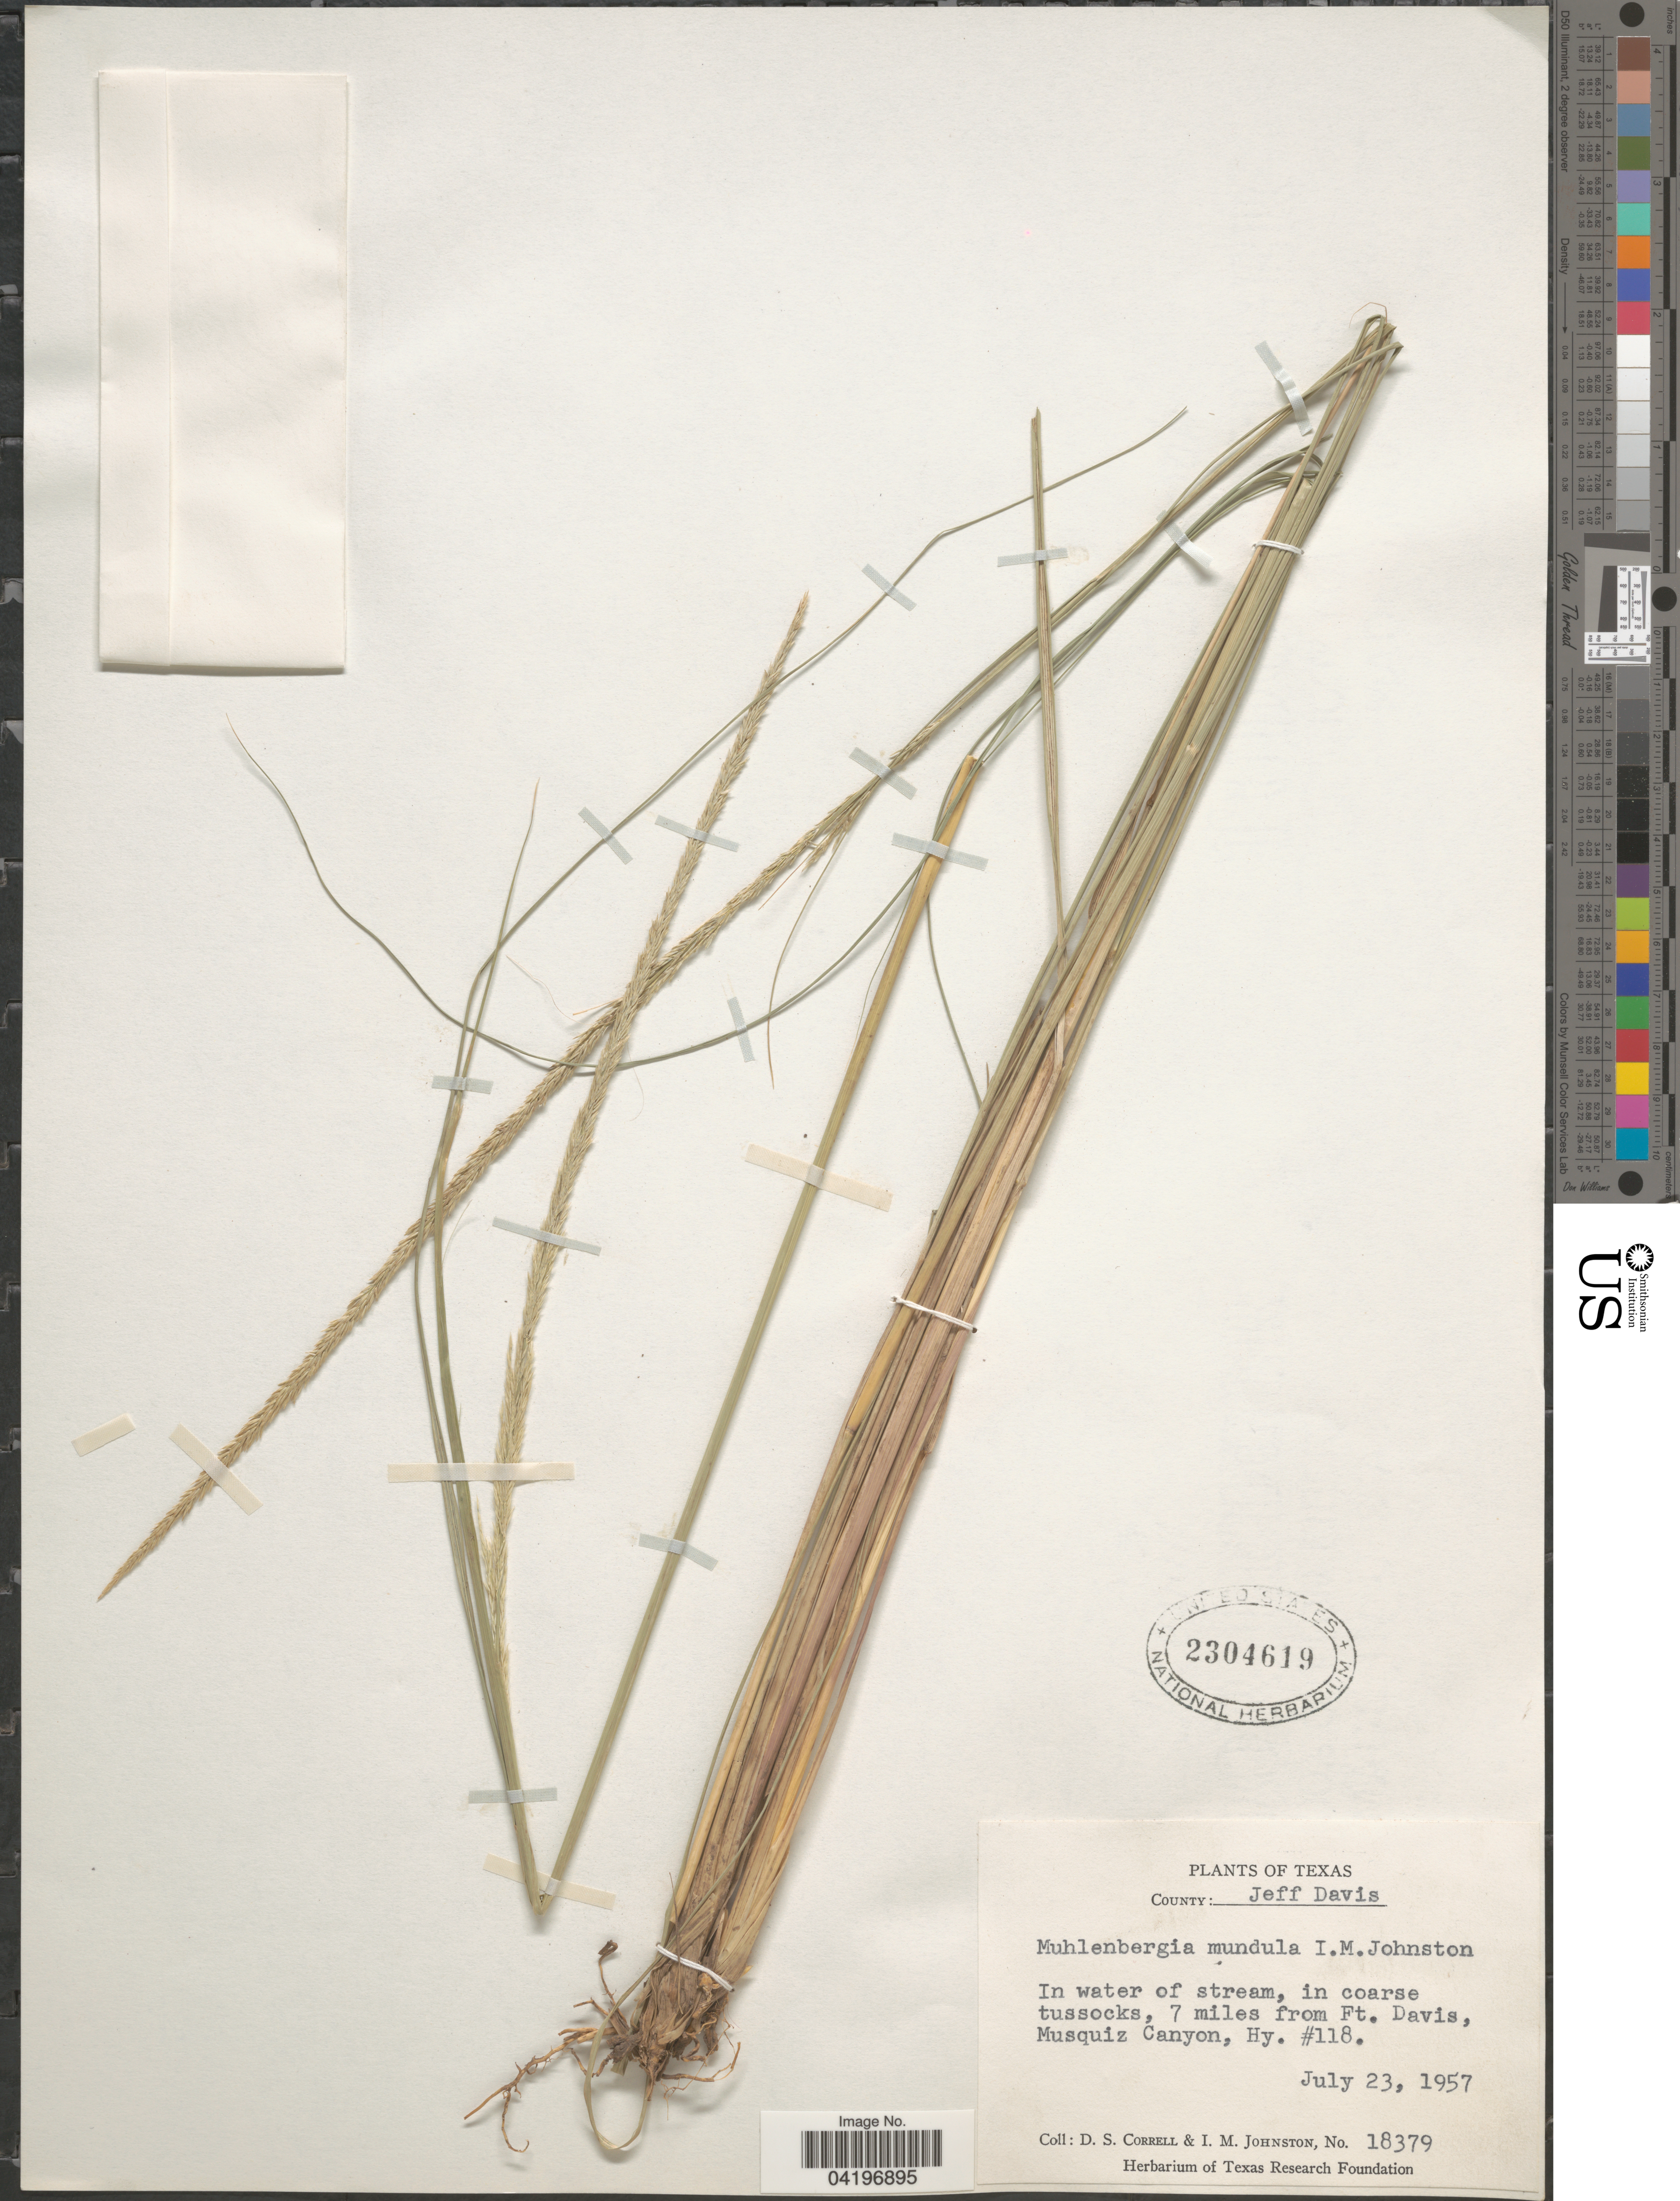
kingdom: Plantae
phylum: Tracheophyta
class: Liliopsida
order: Poales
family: Poaceae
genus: Muhlenbergia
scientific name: Muhlenbergia rigens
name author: (Benth.) Hitchc.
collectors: D. S. Correll & I.M. Johnston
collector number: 18379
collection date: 1957-07-23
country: United States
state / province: Texas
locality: County: Jeff Davis. 7 miles from Ft. Davis, Musquiz Canyon, Hy. #118.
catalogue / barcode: US 2304619